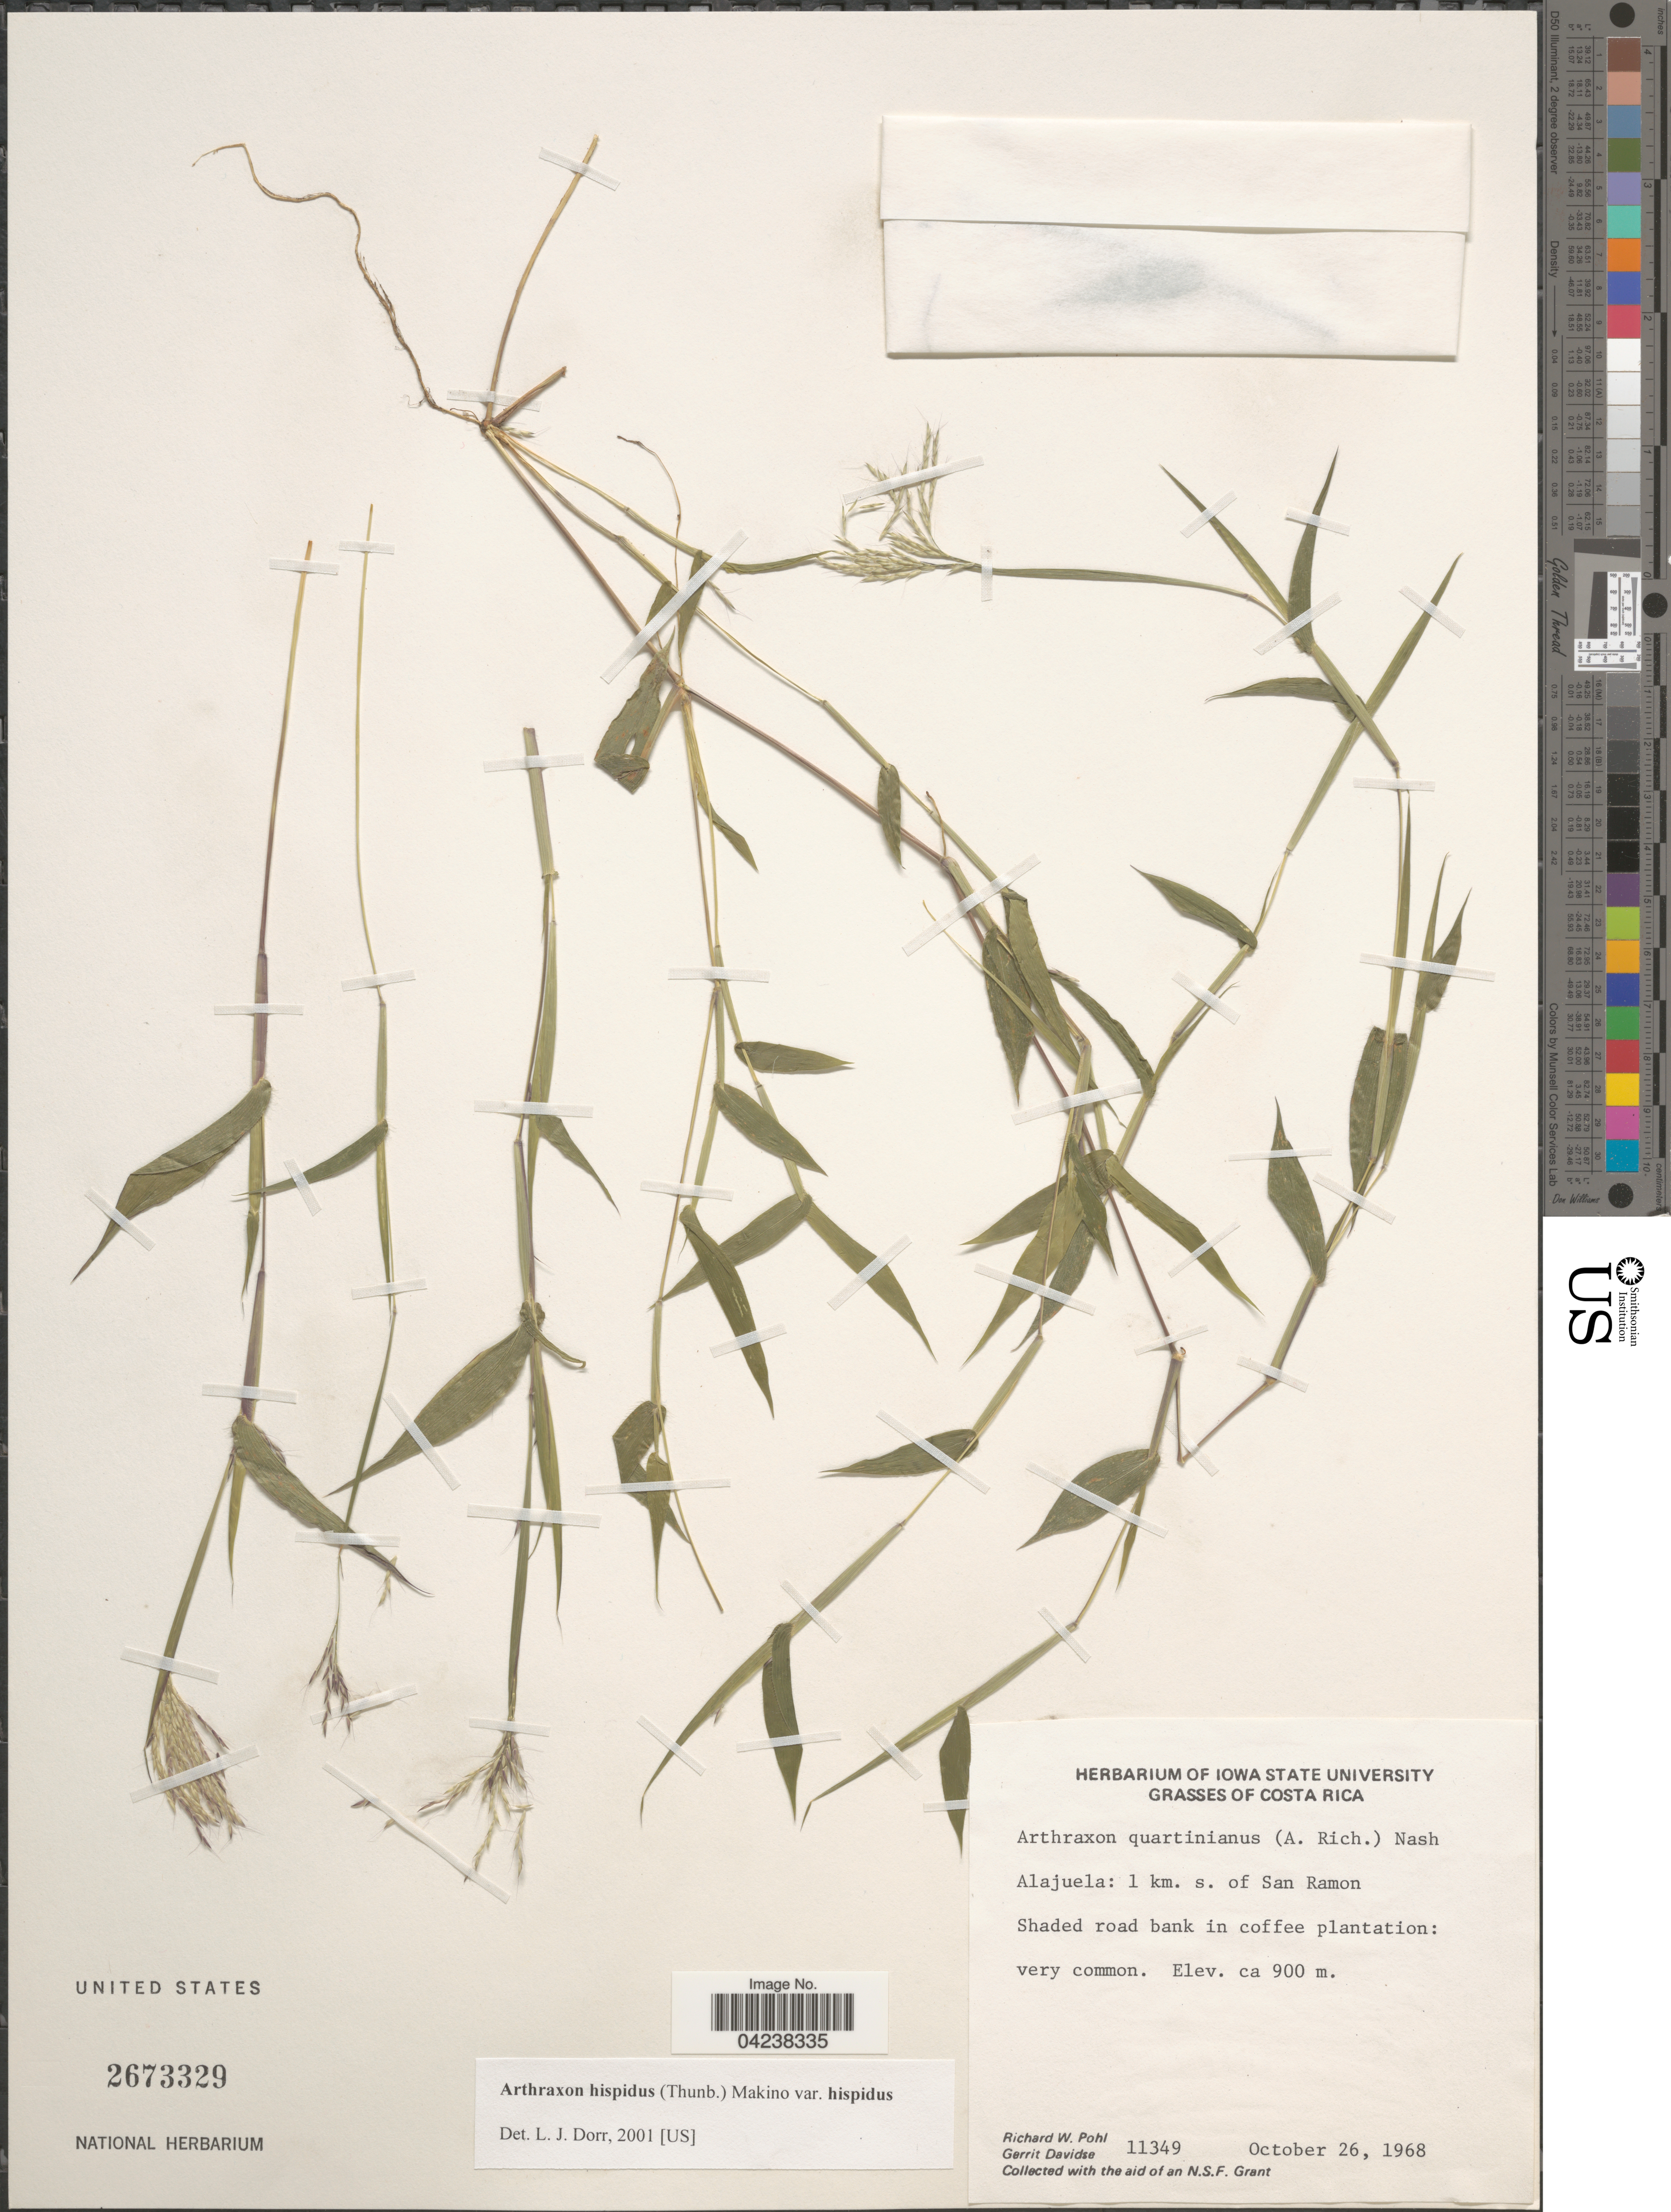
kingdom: Plantae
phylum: Tracheophyta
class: Liliopsida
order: Poales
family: Poaceae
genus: Arthraxon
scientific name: Arthraxon hispidus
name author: (Thunb.) Makino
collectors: R. W. Pohl & G. Davidse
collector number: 11349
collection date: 1968-10-26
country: Costa Rica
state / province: Alajuela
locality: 1 km. s. of San Ramon.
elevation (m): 900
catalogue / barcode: US 2673329